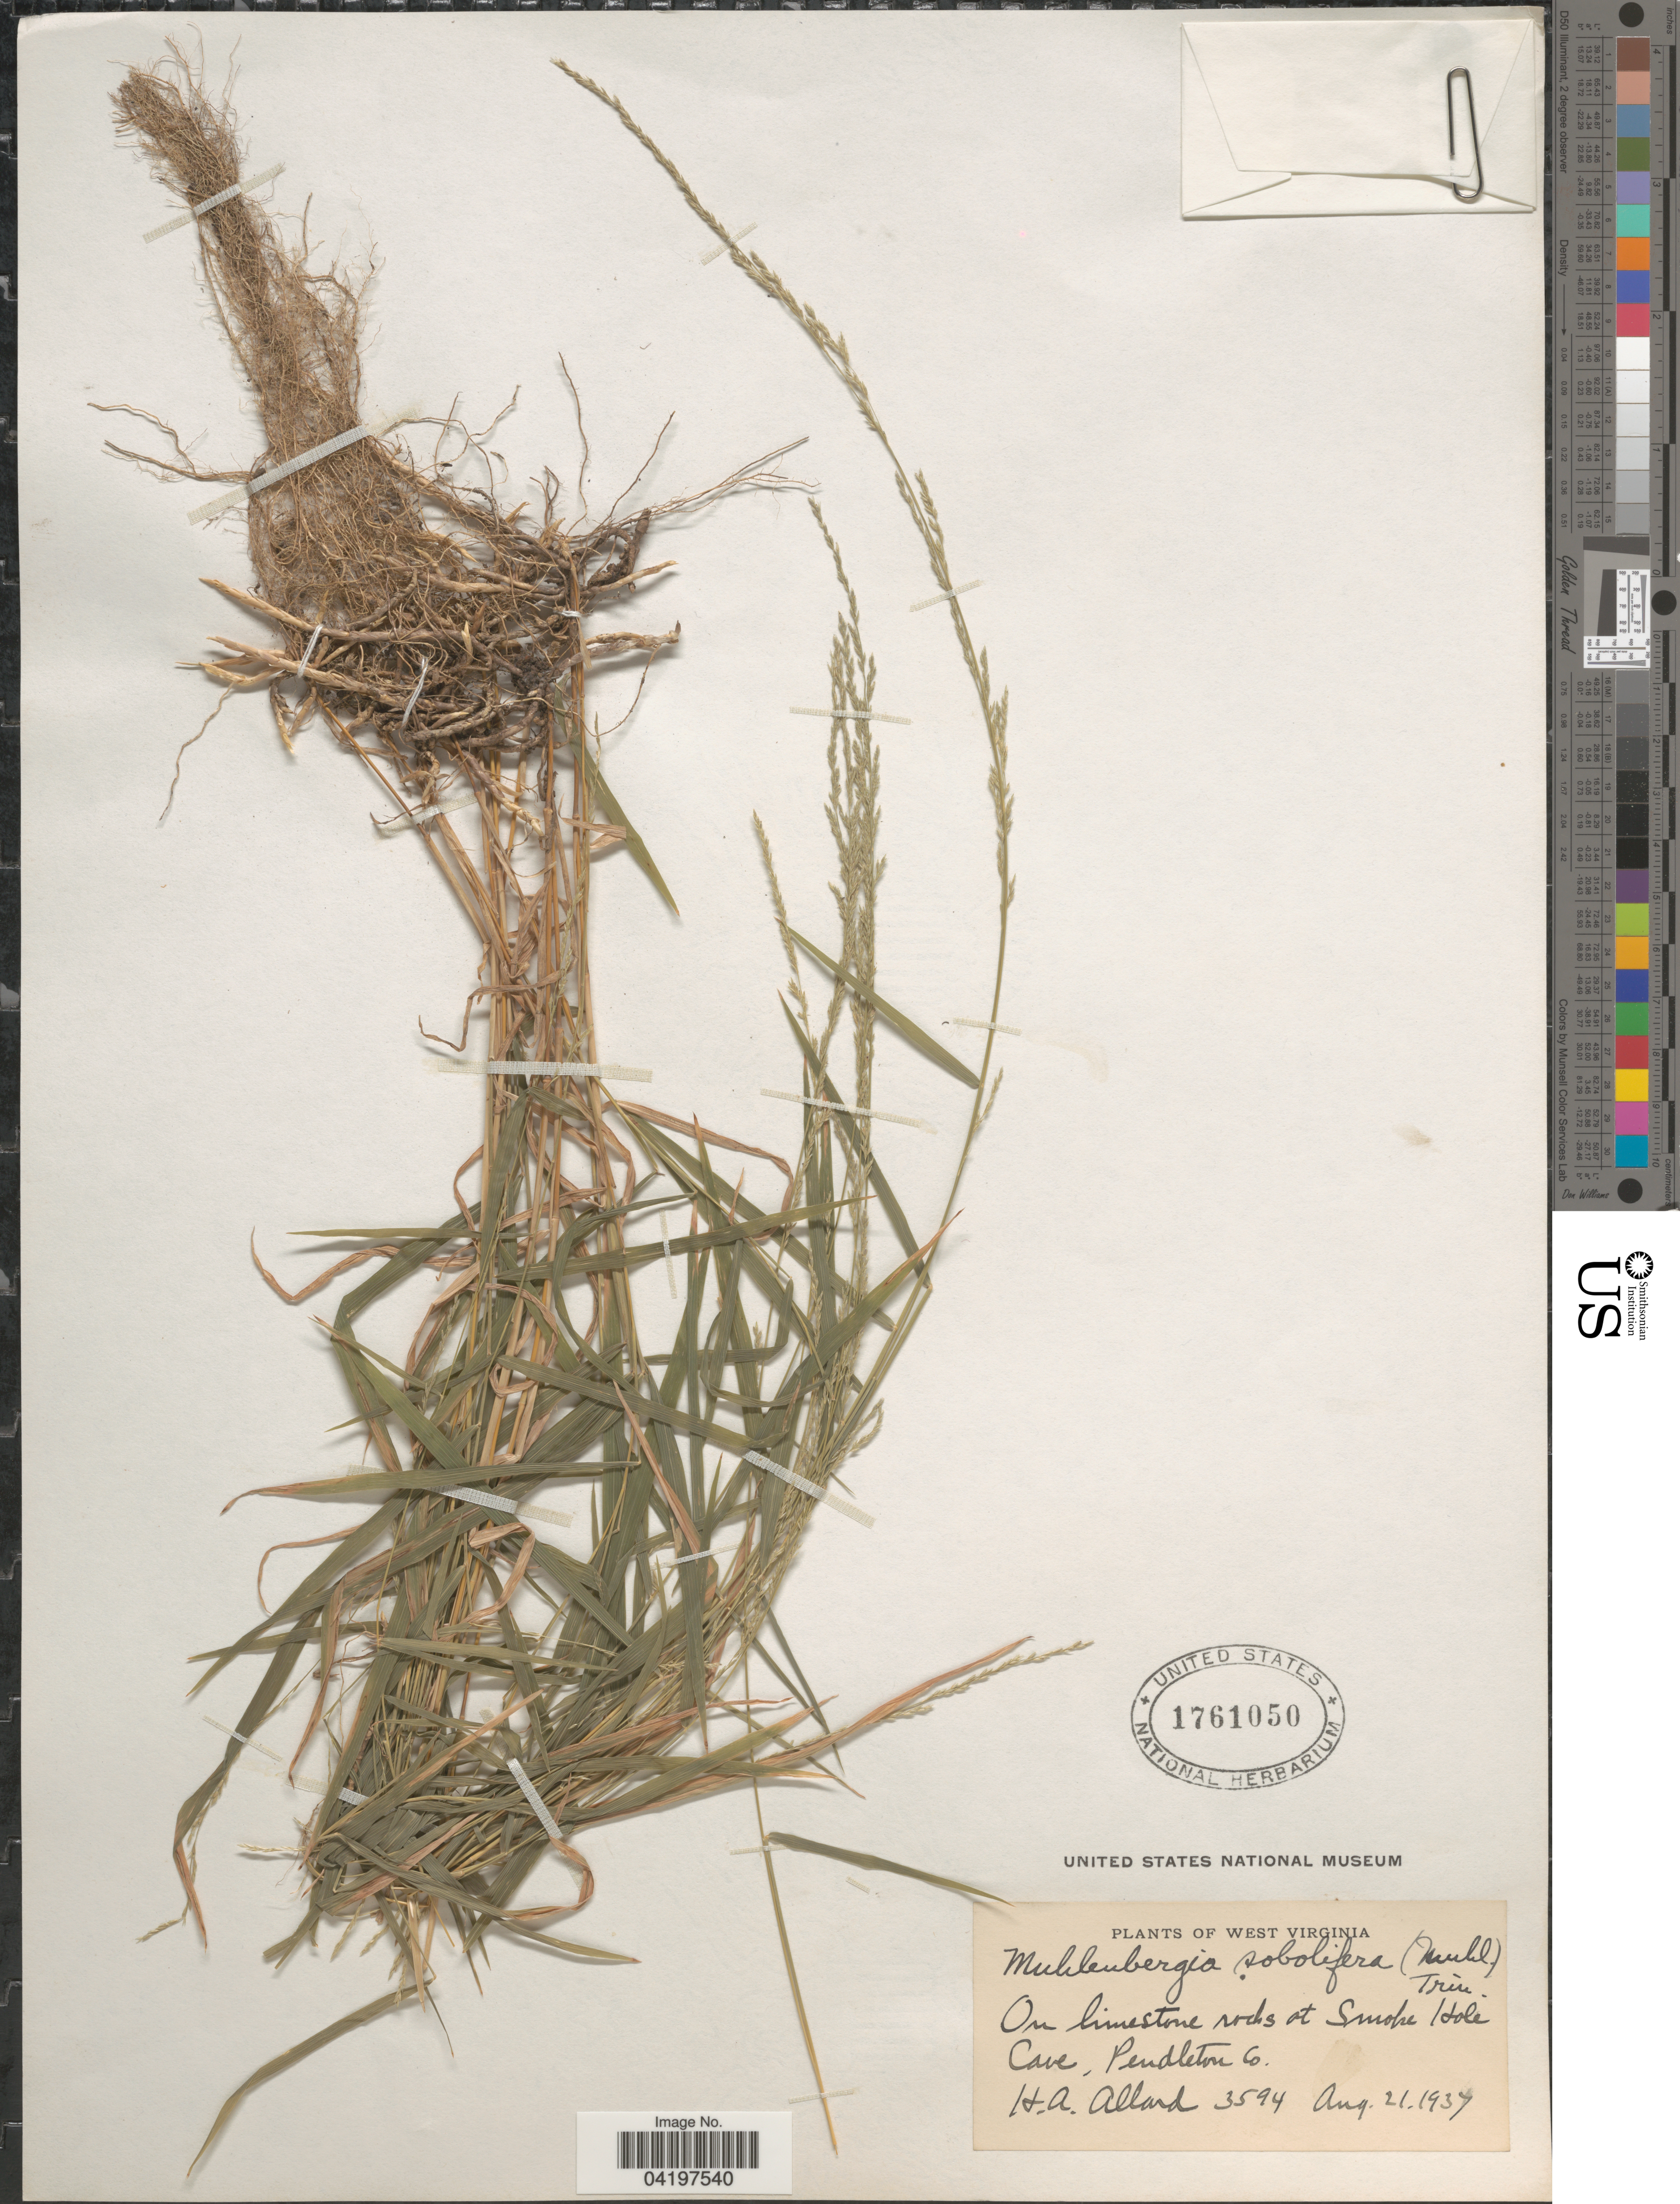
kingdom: Plantae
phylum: Tracheophyta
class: Liliopsida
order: Poales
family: Poaceae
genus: Muhlenbergia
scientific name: Muhlenbergia sobolifera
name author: (Muhl. ex Willd.) Trin.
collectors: H. A. Allard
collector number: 3594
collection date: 1937-08-21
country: United States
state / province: West Virginia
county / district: Pendleton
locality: On limestone rocks at Smoke Hole Cave, Pendleton Co.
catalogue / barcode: US 1761050